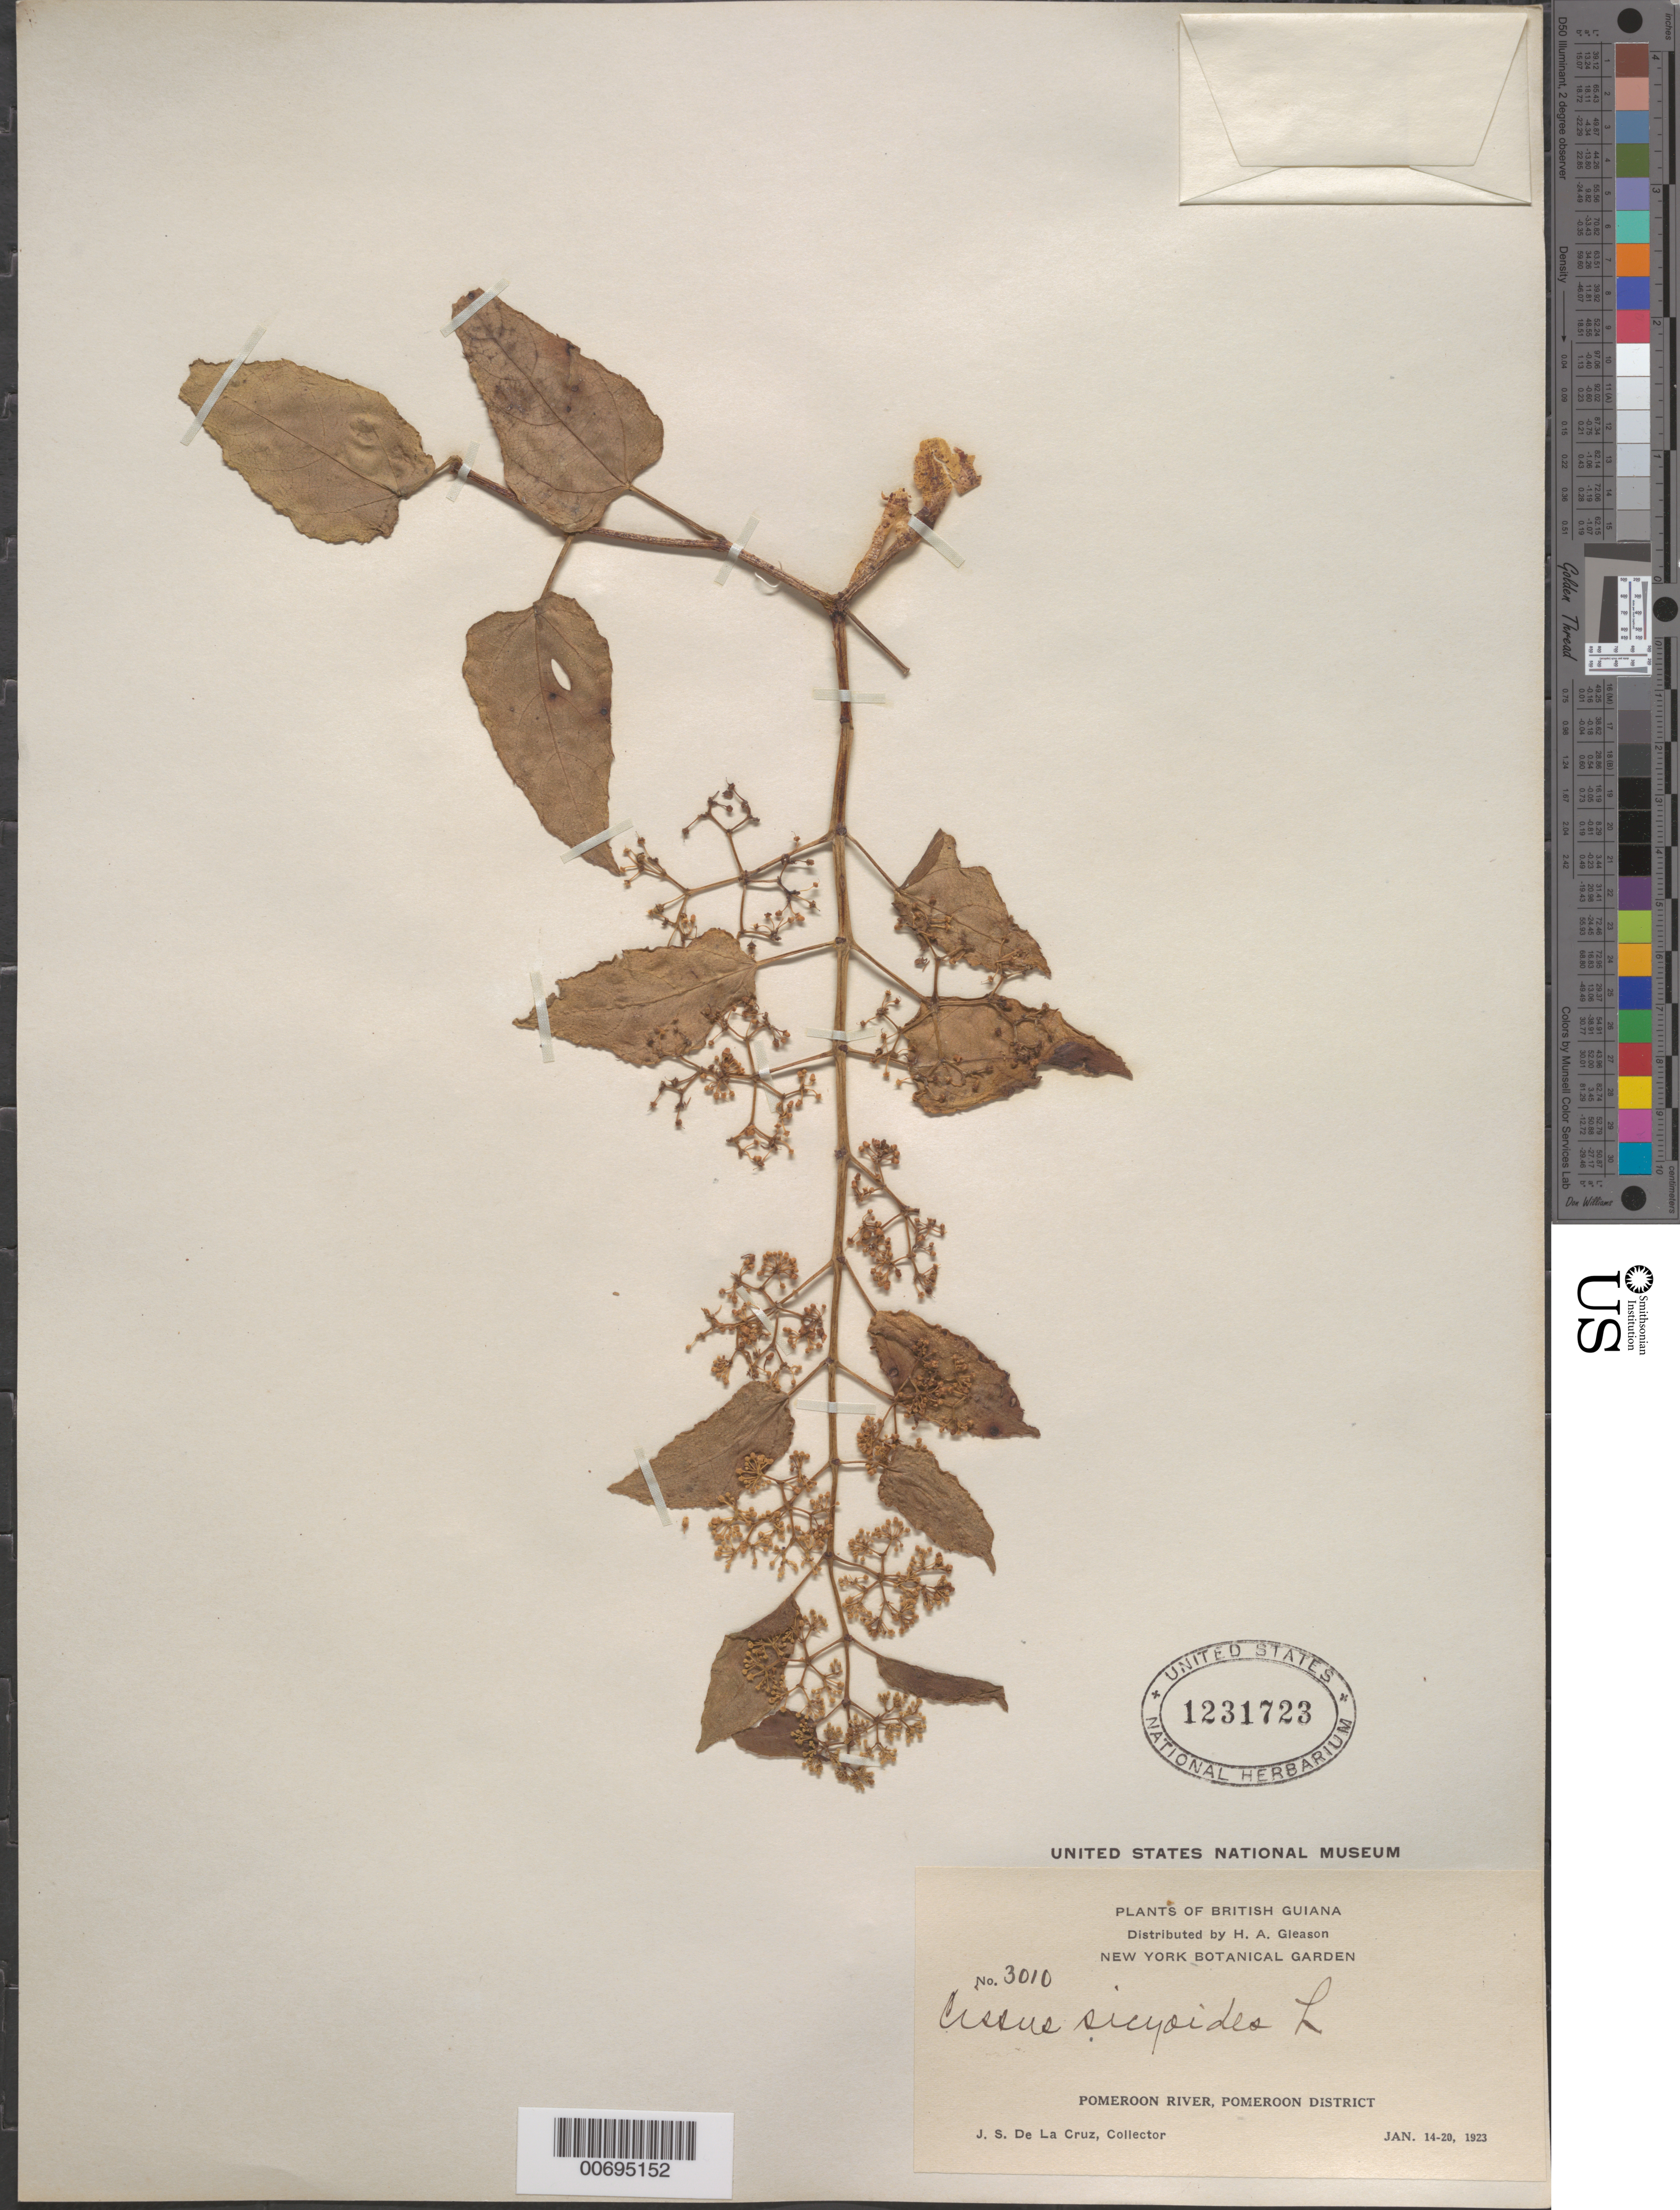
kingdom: Plantae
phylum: Tracheophyta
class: Magnoliopsida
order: Vitales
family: Vitaceae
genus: Cissus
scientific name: Cissus verticillata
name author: (L.) Nicolson & C.E. Jarvis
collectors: J. S. de la Cruz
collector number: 3010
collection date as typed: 14-Jan-23 to 20-Jan-23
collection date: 1923-01-14/1923-01-20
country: Guyana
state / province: Pomeroon-Supenaam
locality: Pomeroon R.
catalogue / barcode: US 1231723